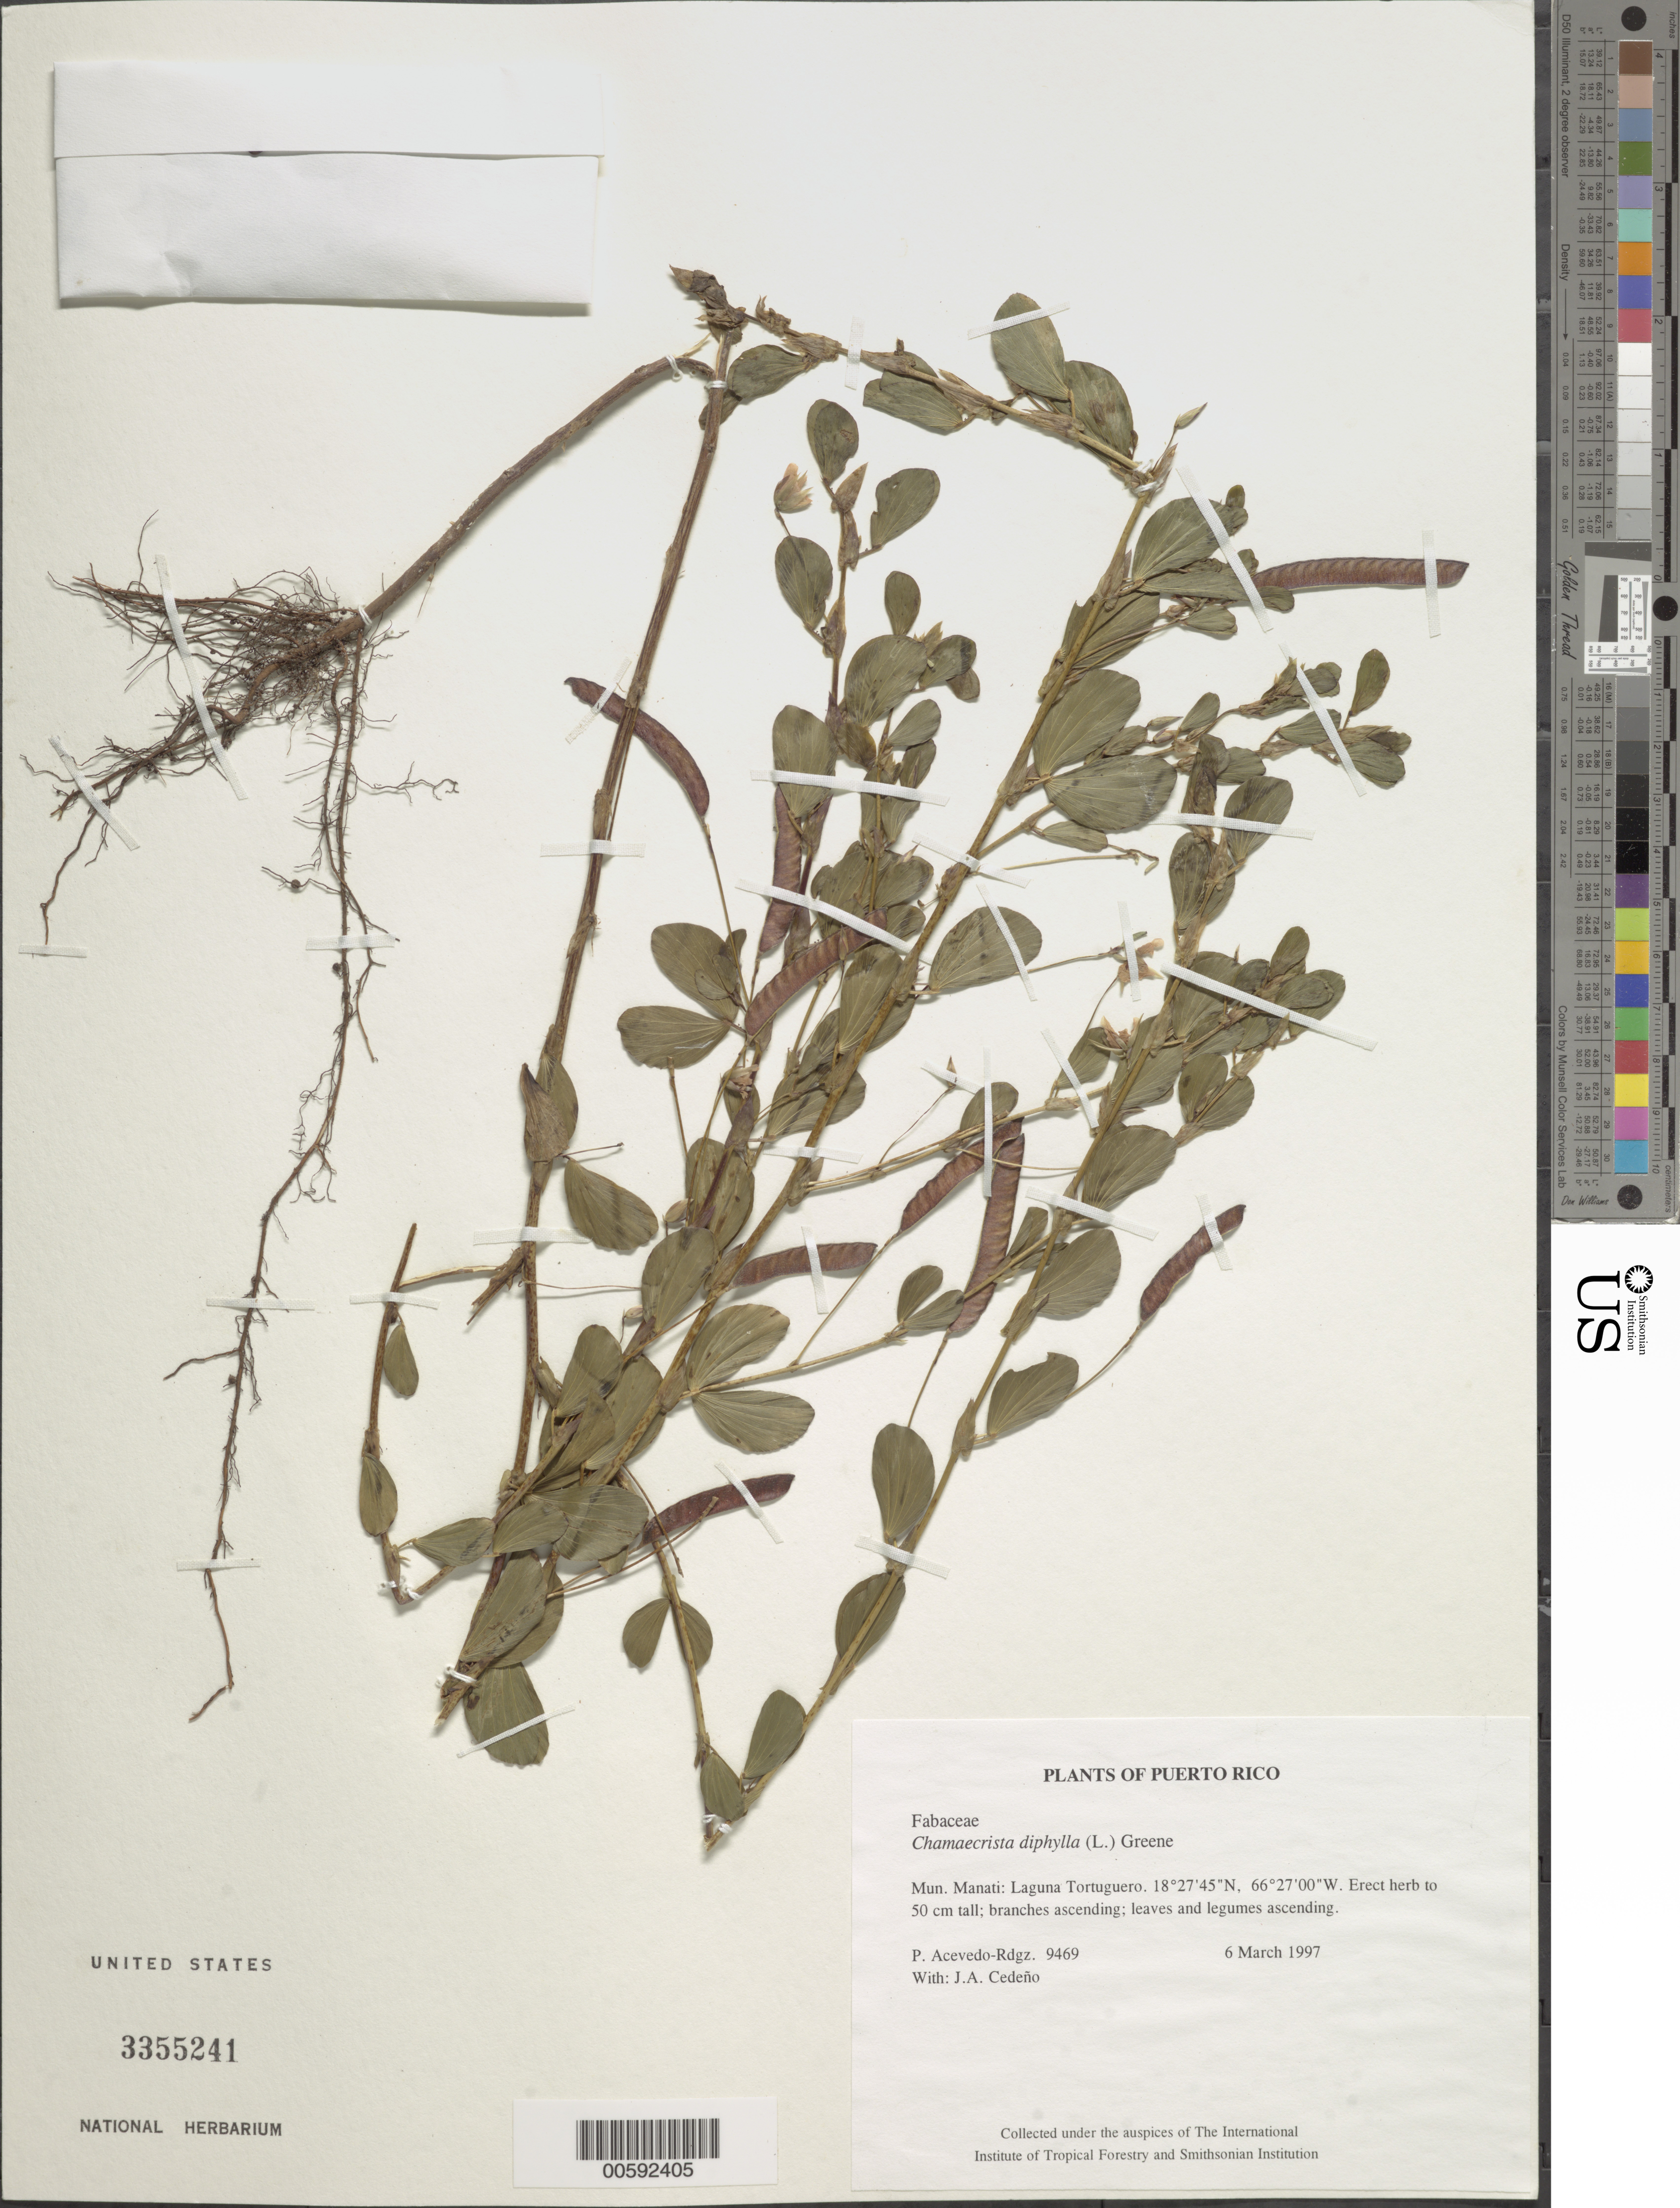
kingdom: Plantae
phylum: Tracheophyta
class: Magnoliopsida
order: Fabales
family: Fabaceae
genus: Chamaecrista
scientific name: Chamaecrista diphylla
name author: (L.) Greene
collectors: P. Acevedo-Rodr. & J. A. Cedeño M.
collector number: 9469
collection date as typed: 06 Mar 1997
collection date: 1997-03-06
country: Puerto Rico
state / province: Manatí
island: Puerto Rico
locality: Manatí: Laguna Tortuguero.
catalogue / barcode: US 3355241